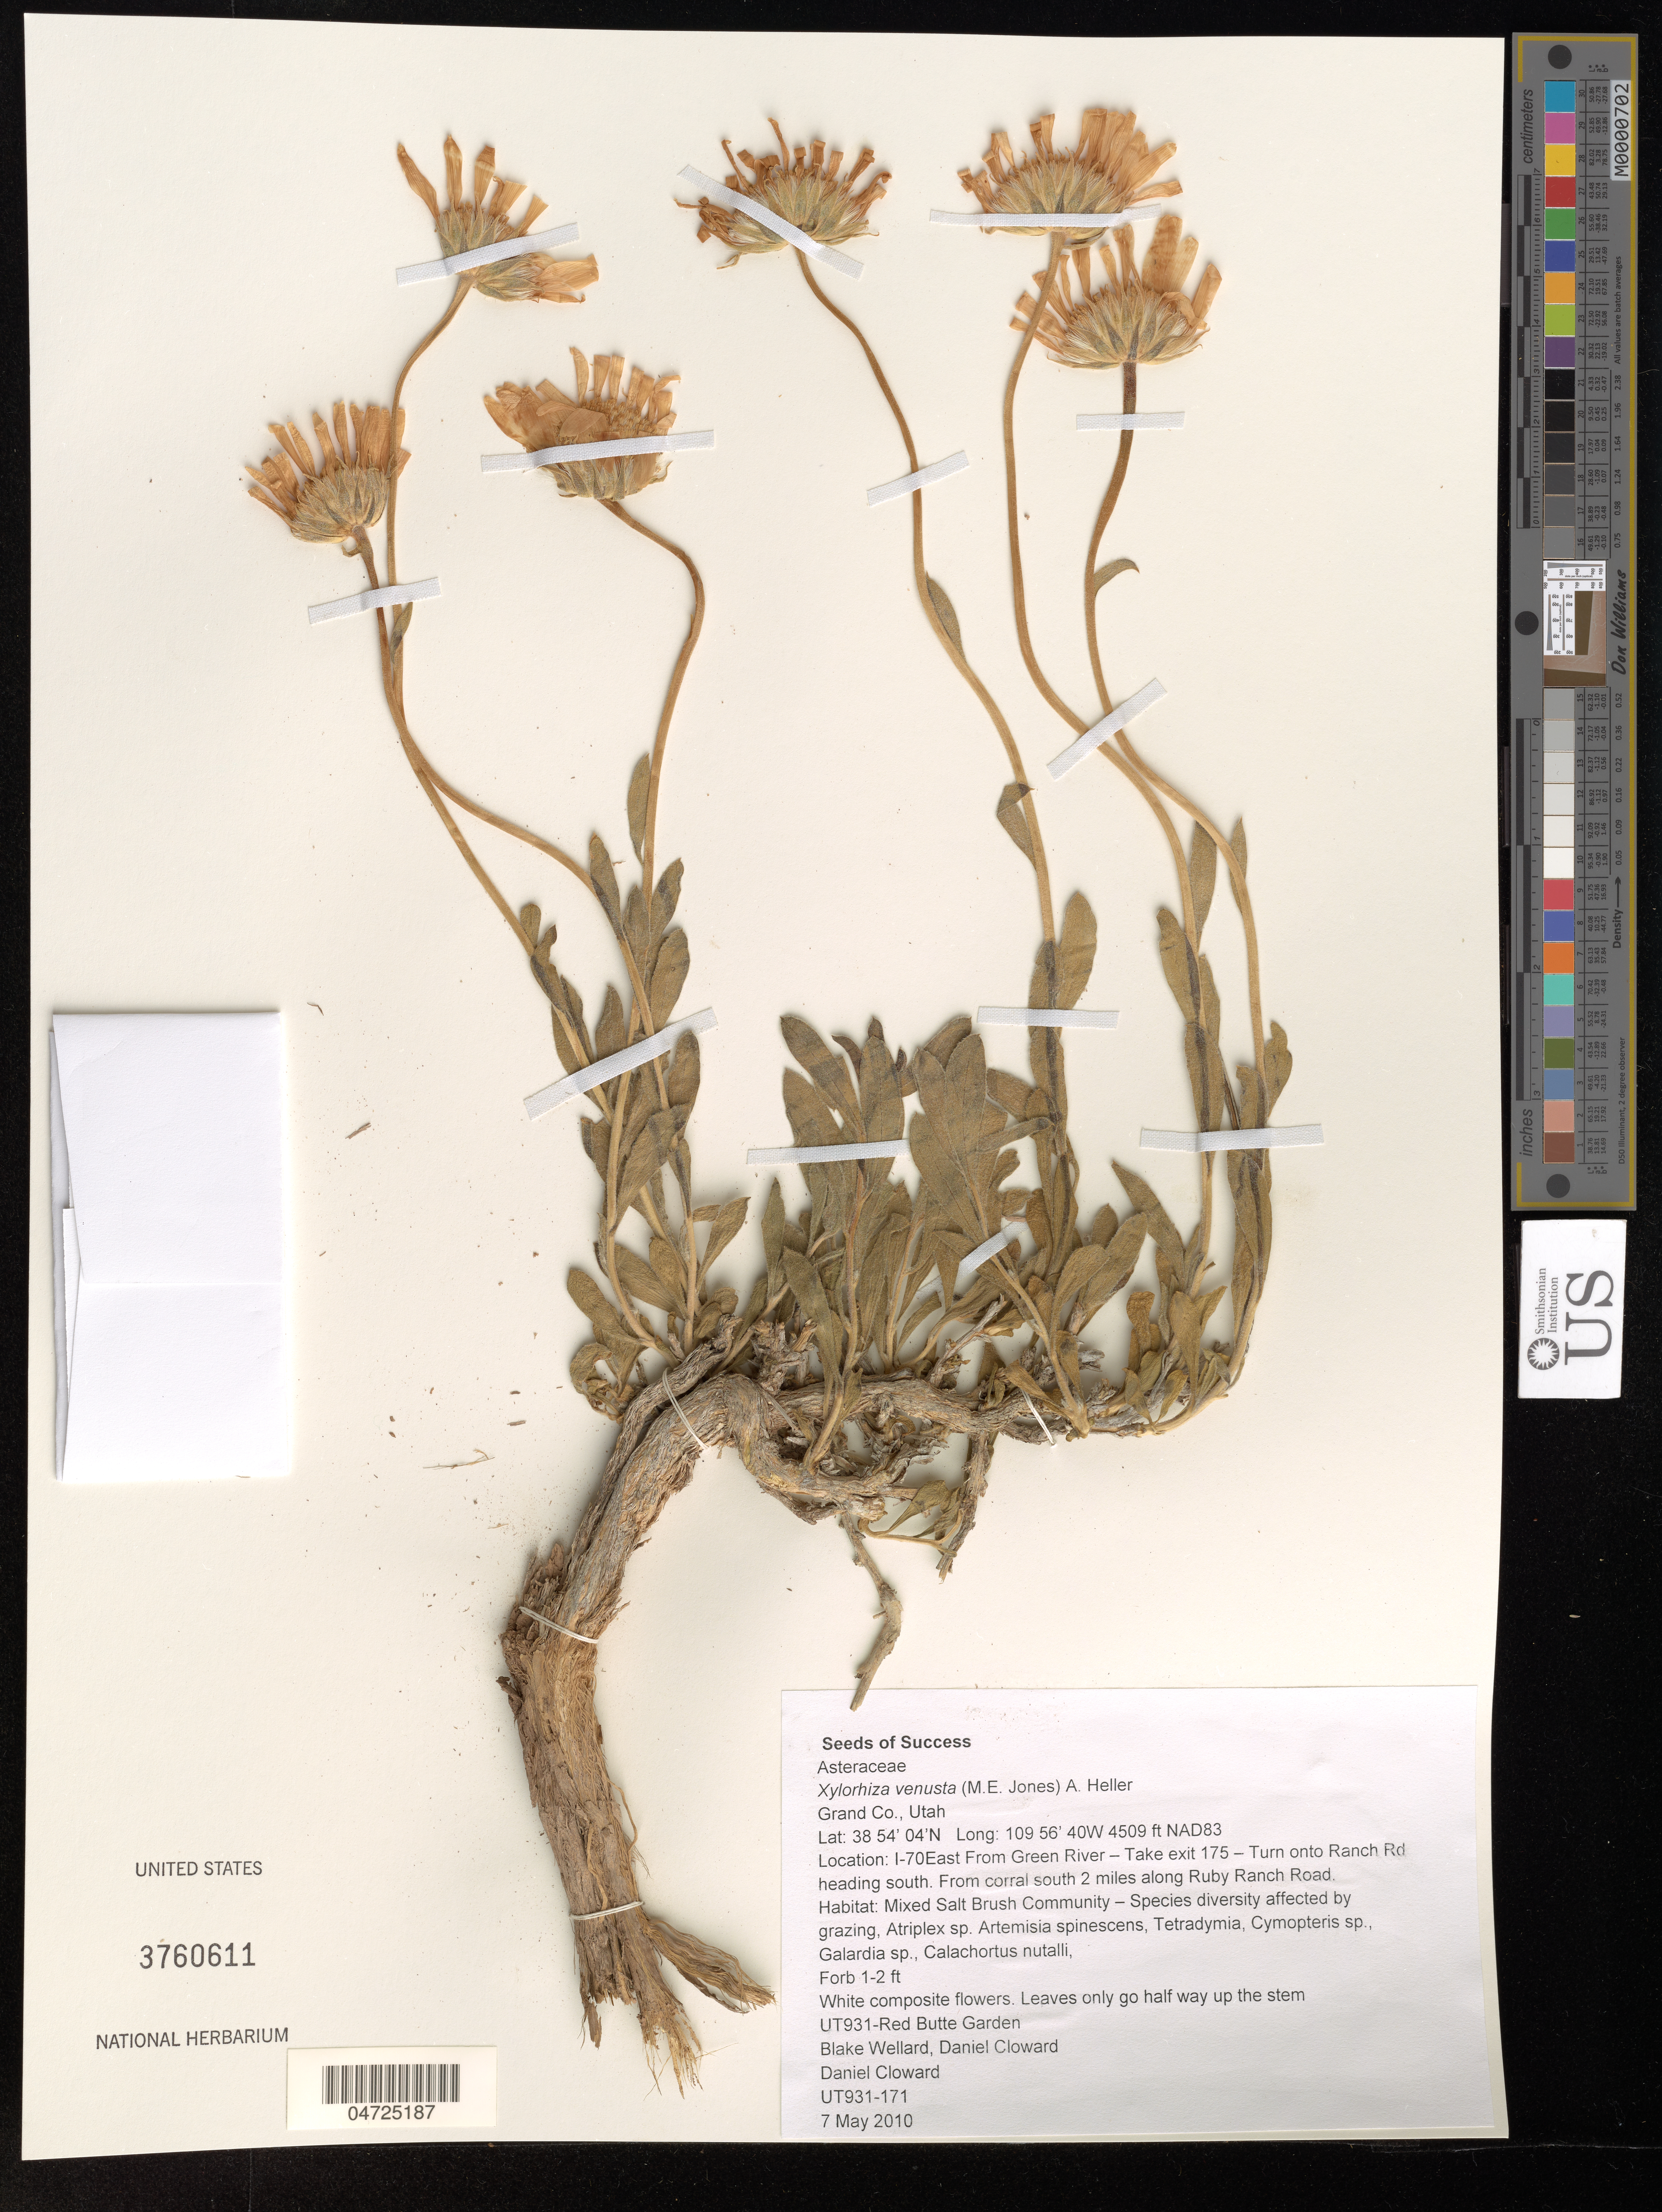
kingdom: Plantae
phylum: Tracheophyta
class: Magnoliopsida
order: Asterales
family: Asteraceae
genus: Xylorhiza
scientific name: Xylorhiza venusta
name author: (M.E. Jones) A. Heller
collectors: B. Wellard & D. Cloward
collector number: UT931-171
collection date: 2010-05-07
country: United States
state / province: Utah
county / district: Grand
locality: Grand Co. I-70East From Green River - Take exit 175 - Turn onto Ranch Rd heading south. From corral south 2 miles along Ruby Ranch Road. UT931-Red Butte Garden. NAD83.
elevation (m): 1374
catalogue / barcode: US 3760611